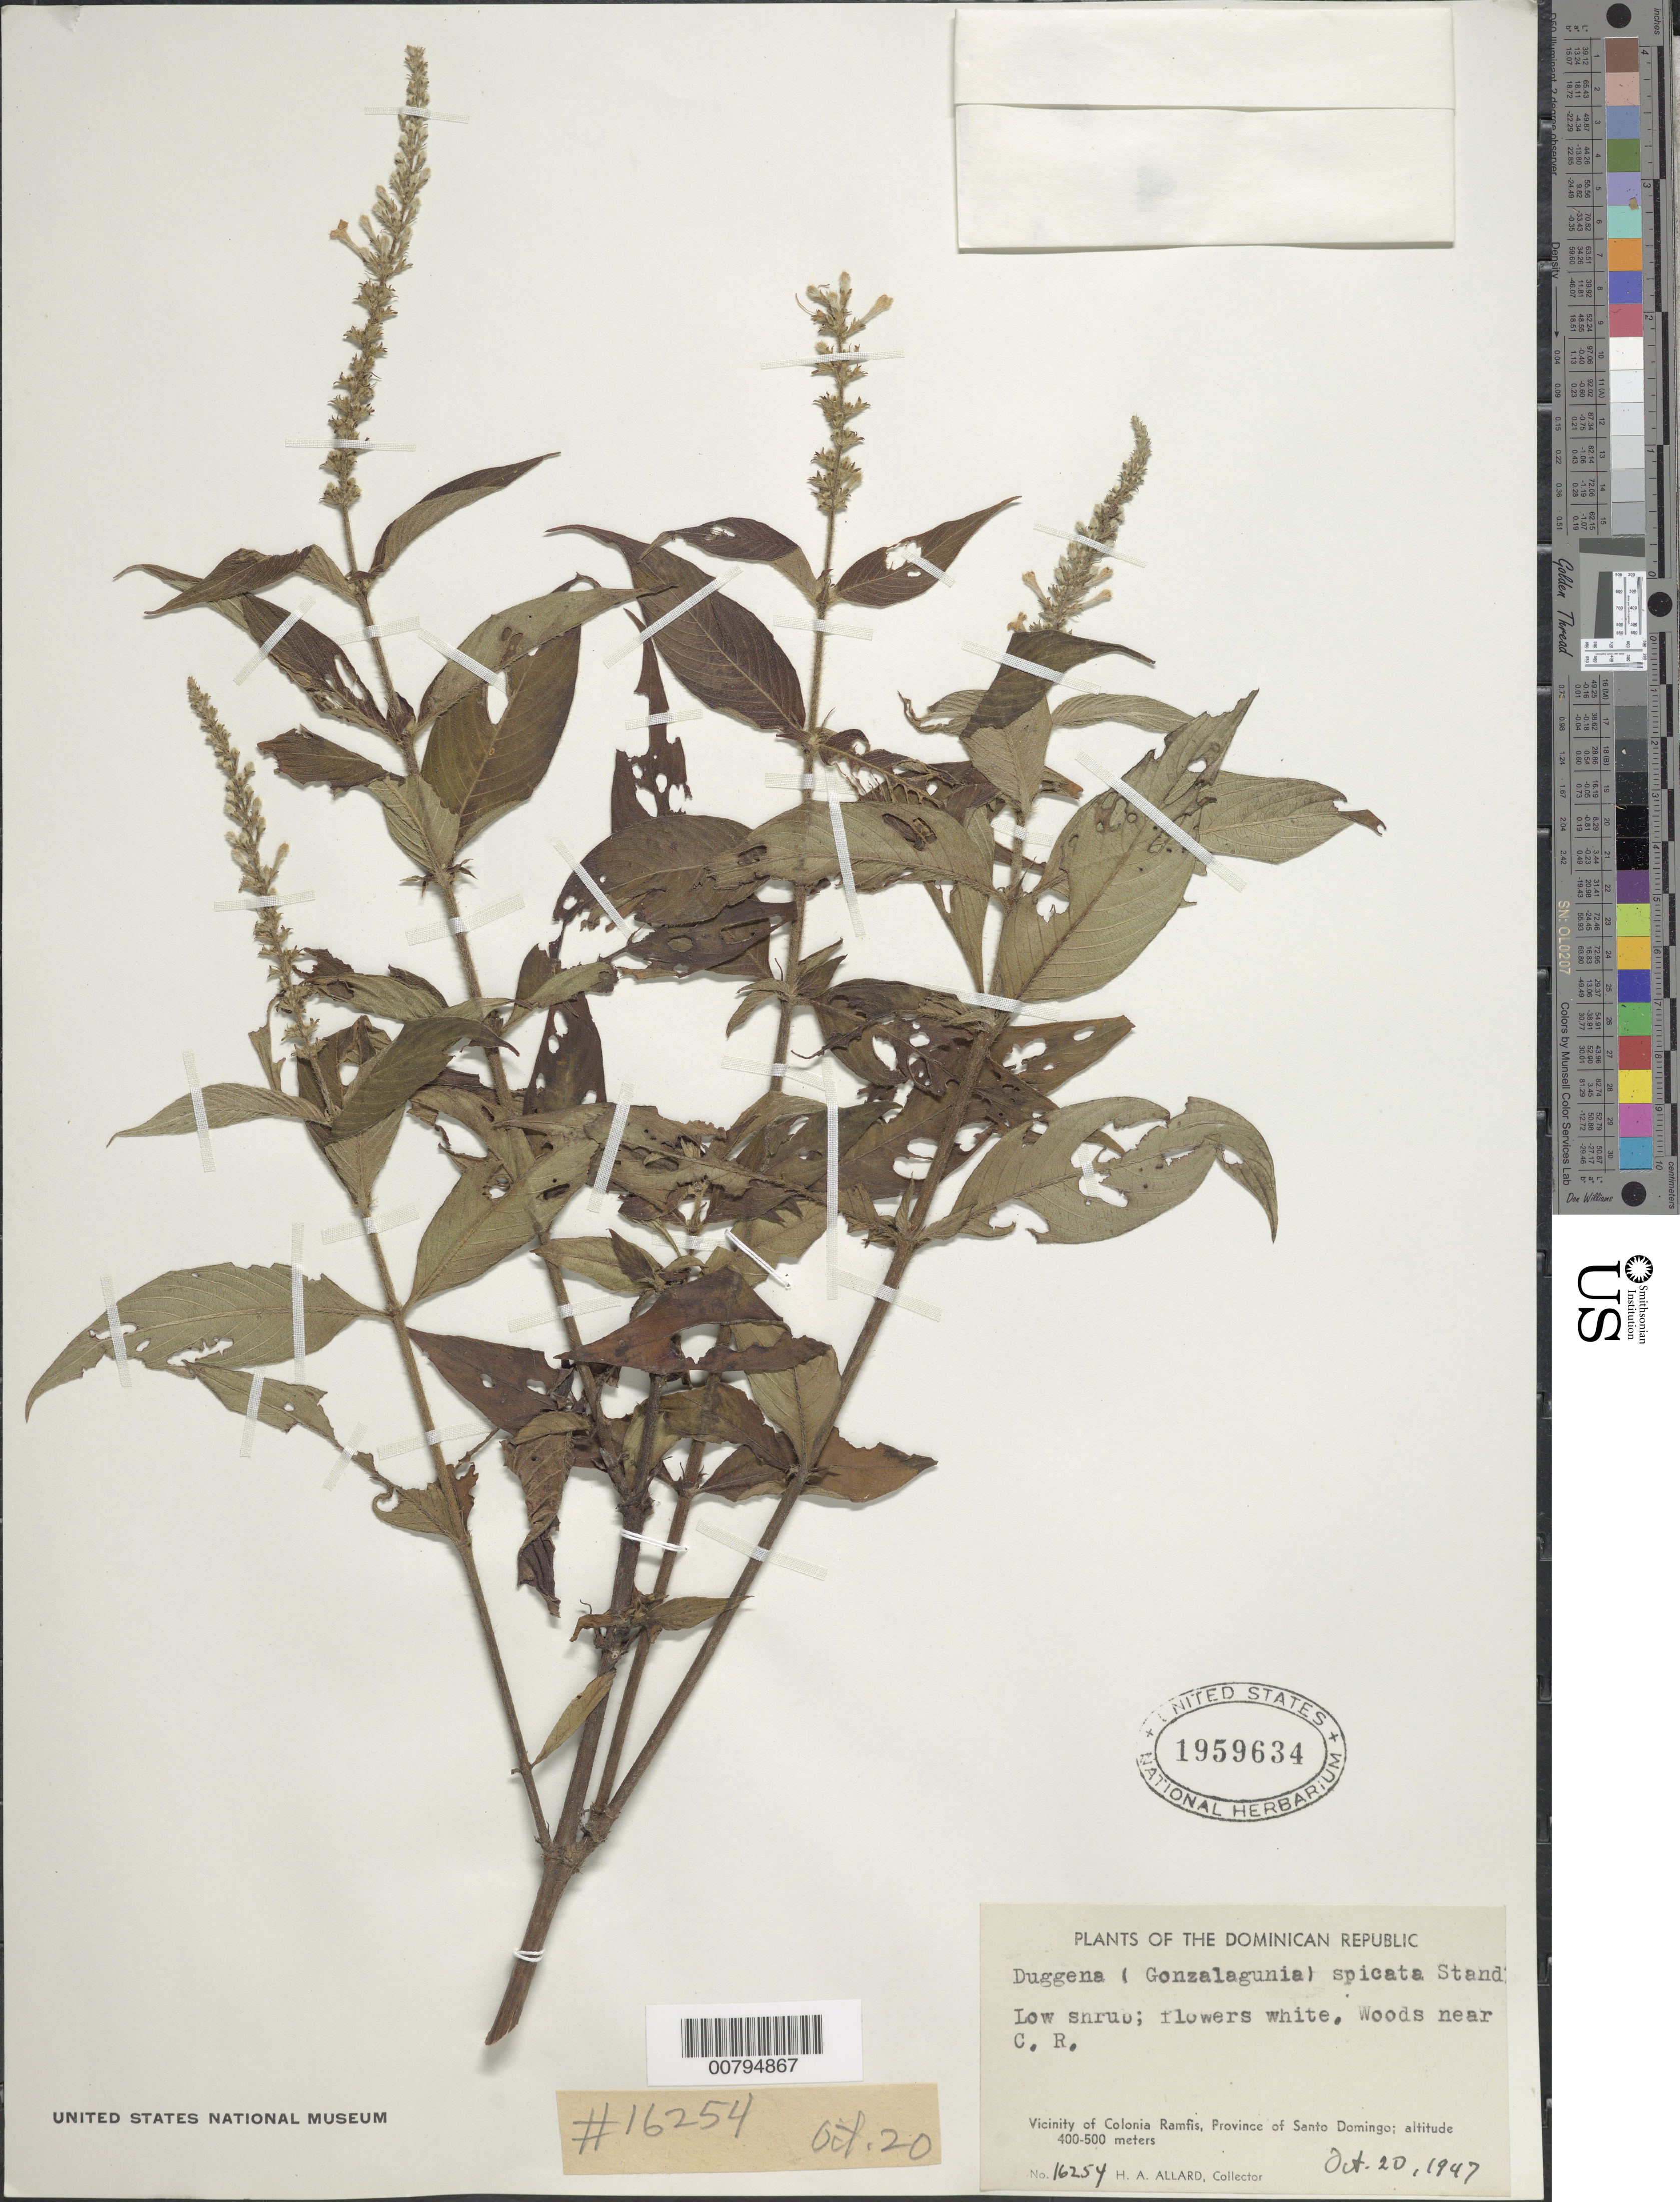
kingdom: Plantae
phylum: Tracheophyta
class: Magnoliopsida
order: Gentianales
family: Rubiaceae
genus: Gonzalagunia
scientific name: Gonzalagunia hirsuta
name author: Schum.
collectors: H. A. Allard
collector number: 16254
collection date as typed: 20 Oct 1947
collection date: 1947-10-20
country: Dominican Republic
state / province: Barahona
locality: Woods near C.R. Vicinity of Colonia Ramfis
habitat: Woods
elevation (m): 400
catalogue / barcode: US 1959634